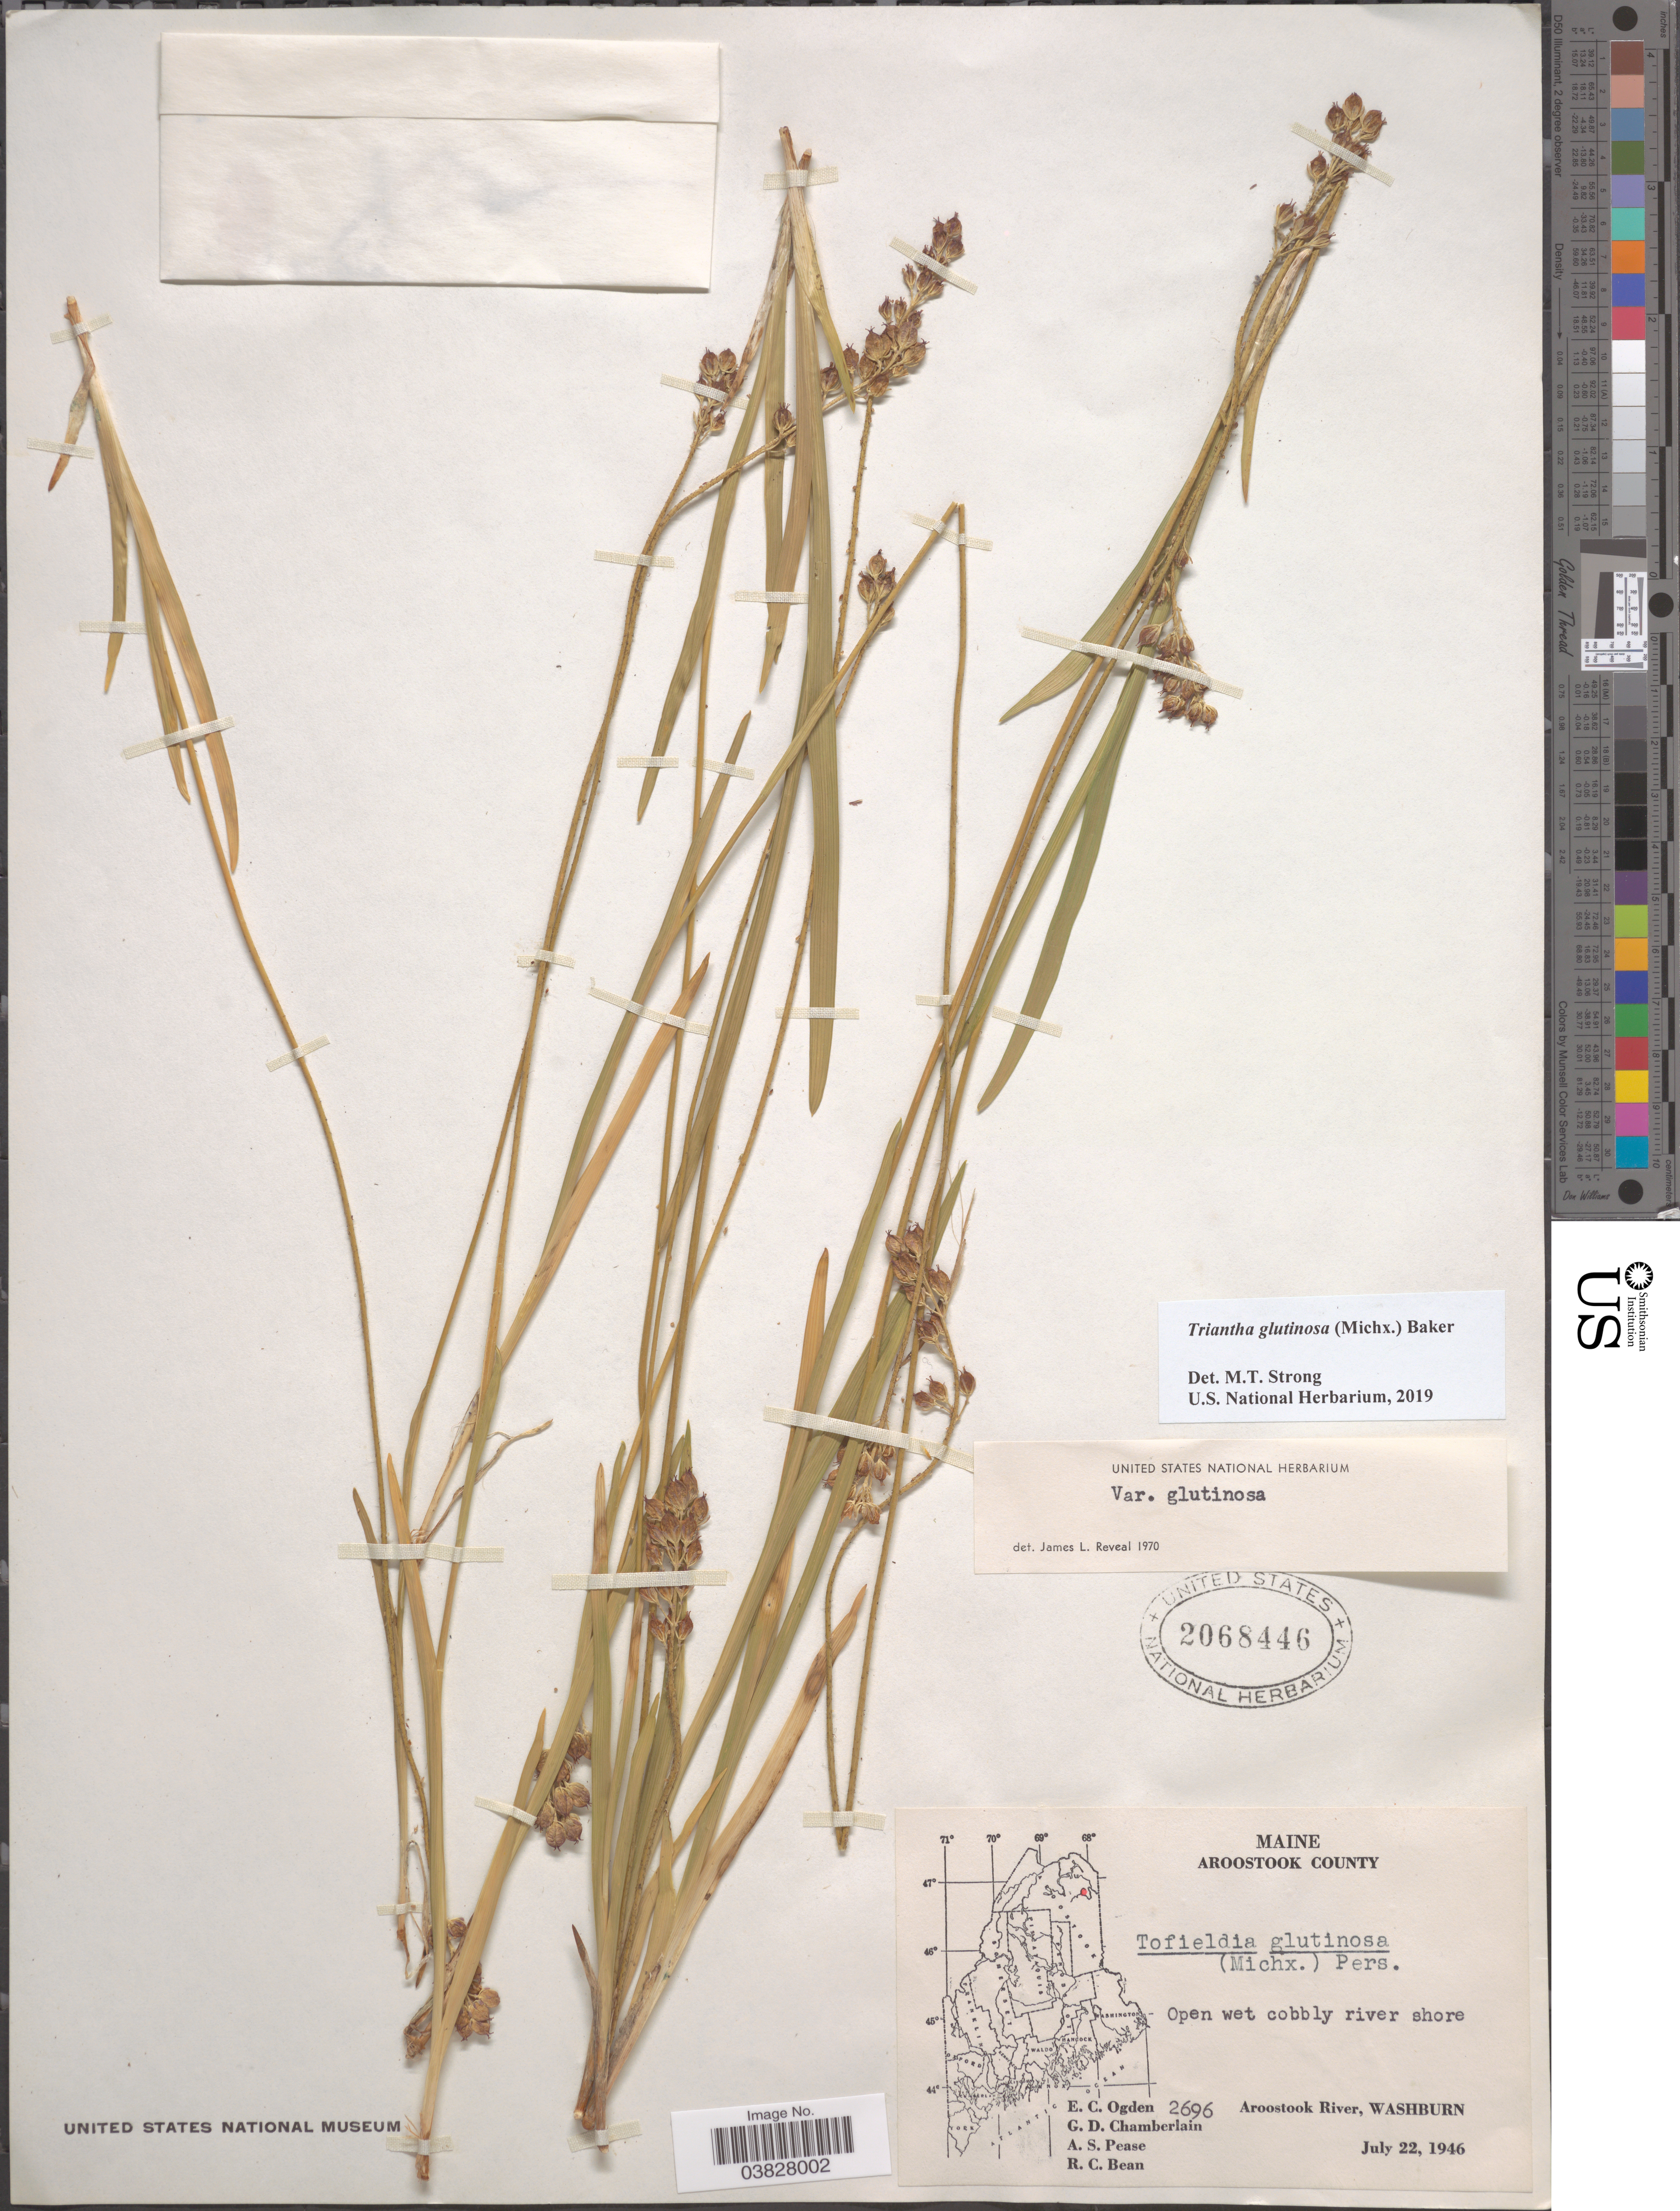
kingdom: Plantae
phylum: Tracheophyta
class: Liliopsida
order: Alismatales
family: Tofieldiaceae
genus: Triantha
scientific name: Triantha glutinosa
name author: (Michx.) Baker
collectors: E. Ogden, G. D. Chamberlain, A. S. Pease & R. Bean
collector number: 2696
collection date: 1946-07-22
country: United States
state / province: Maine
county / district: Aroostook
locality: Open wet cobbly river shore. Aroostook River, Washburn.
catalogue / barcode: US 2068446